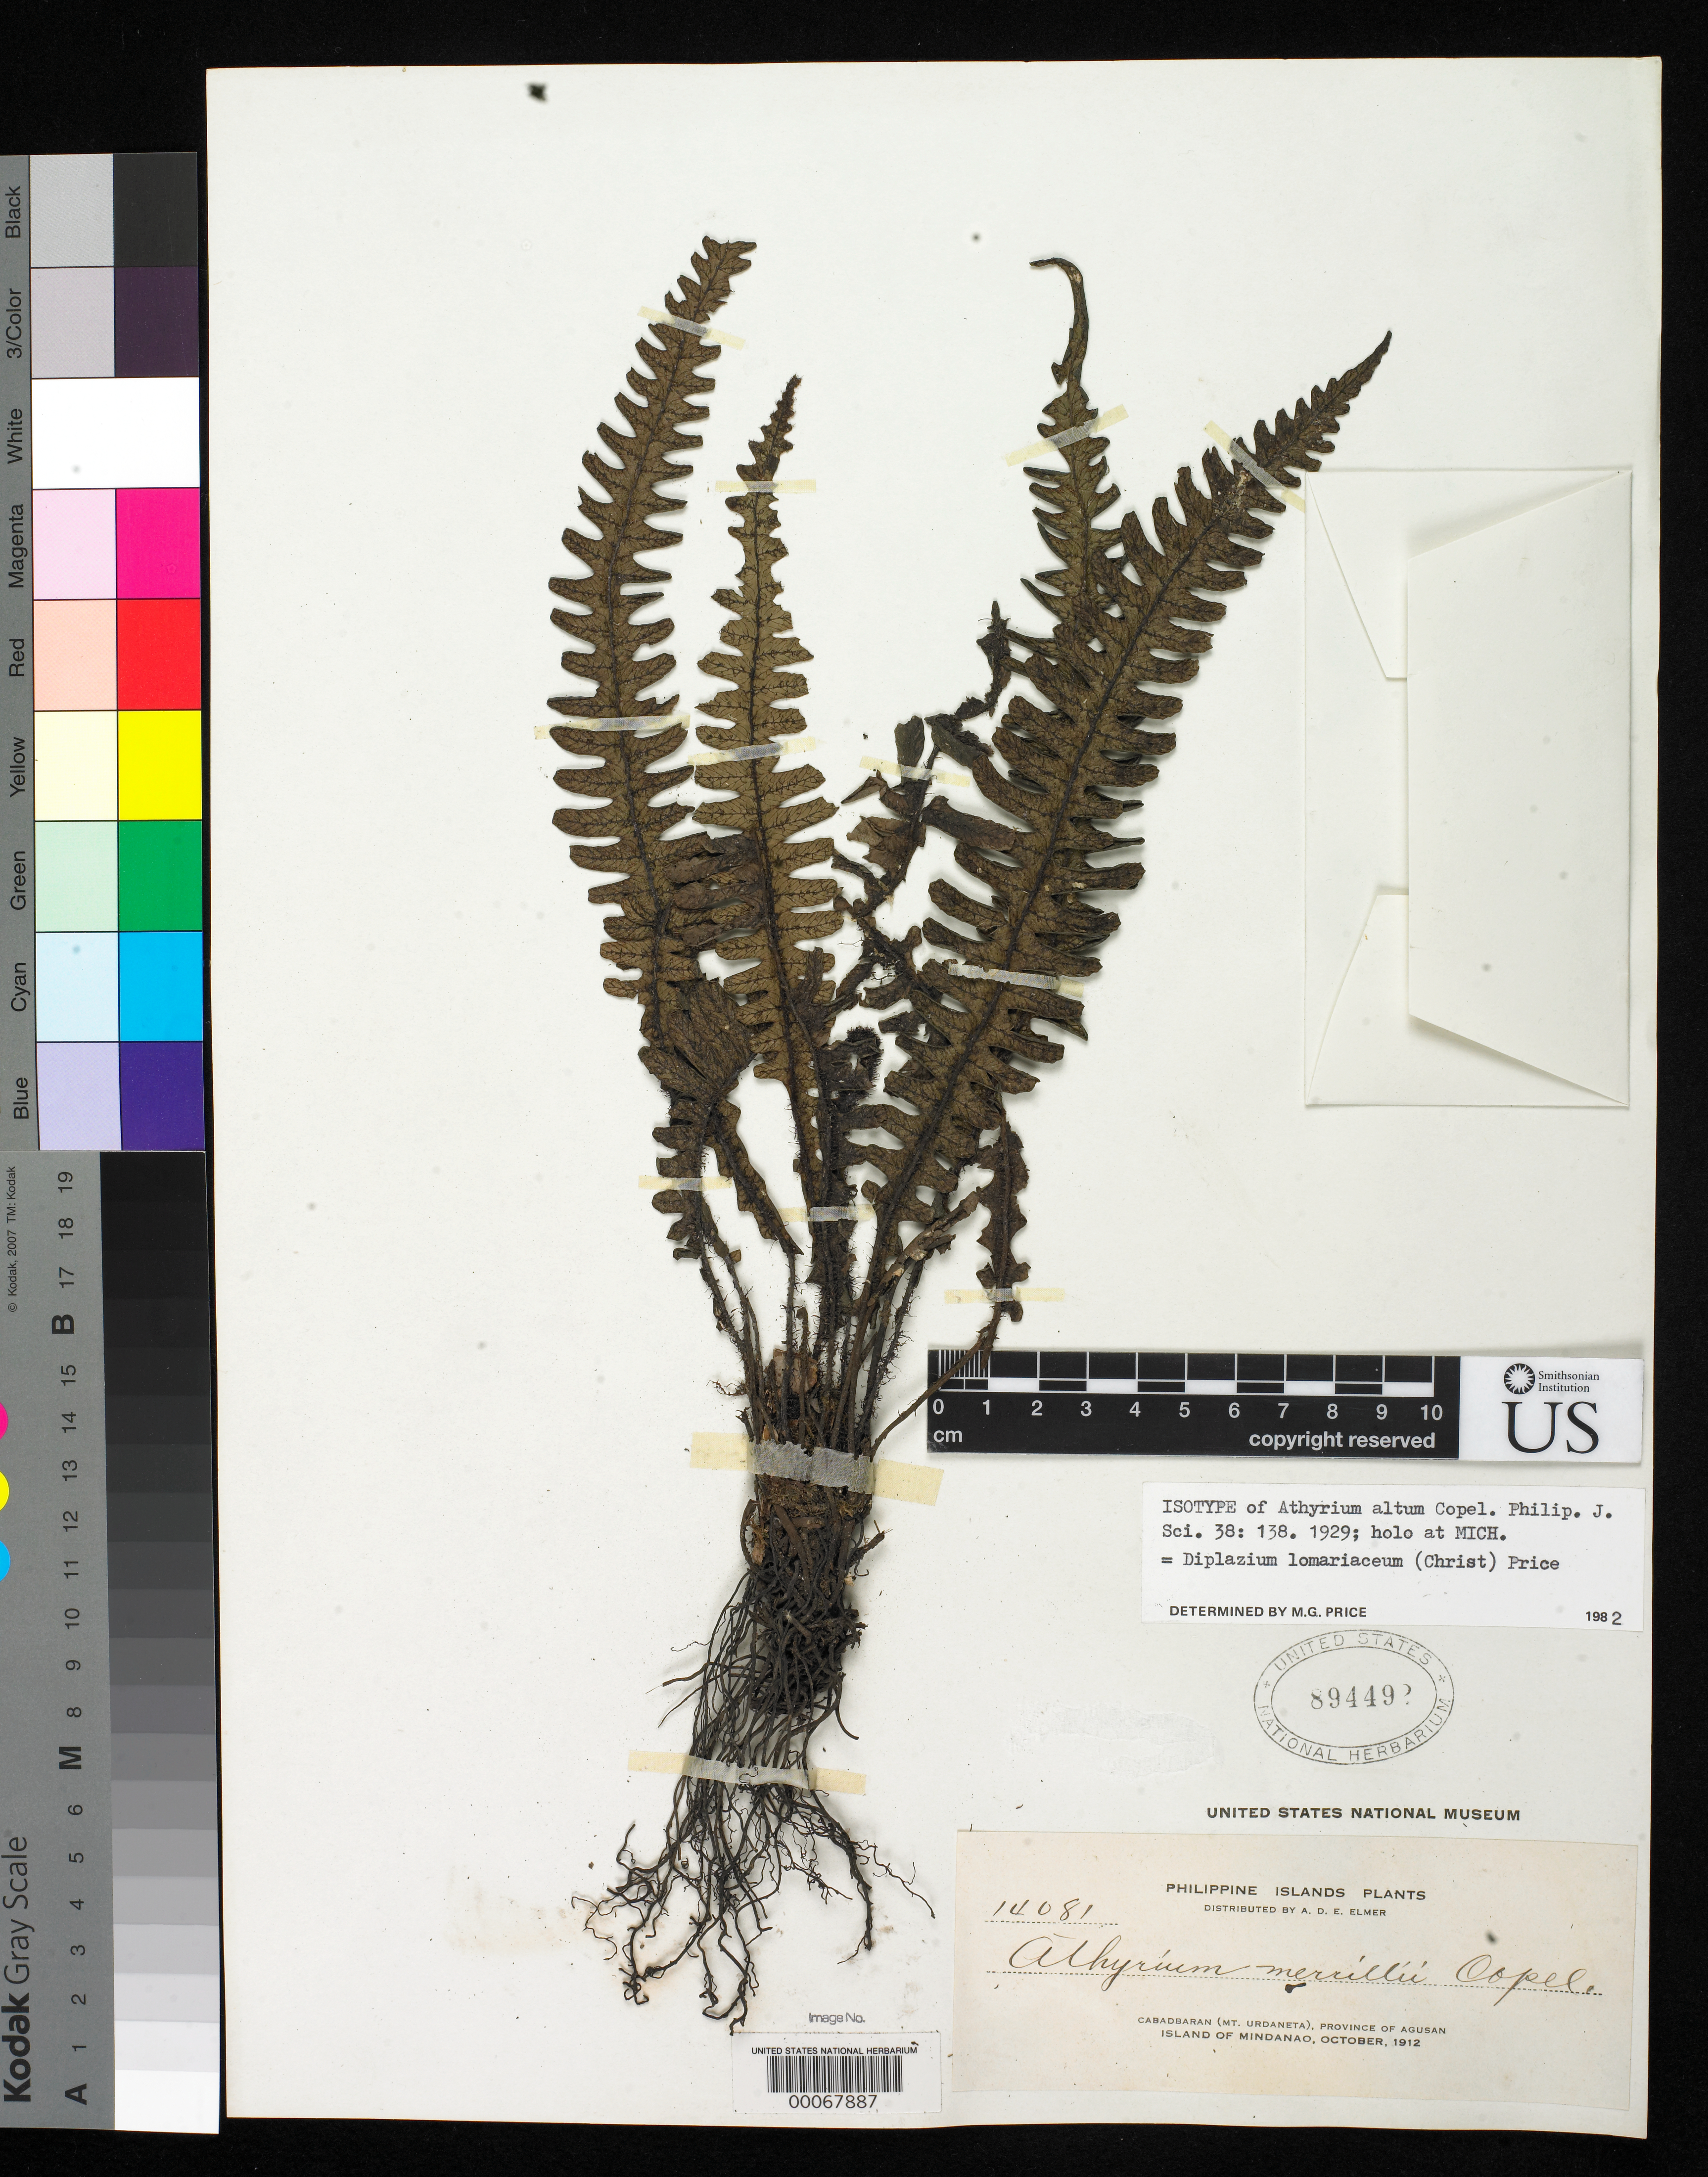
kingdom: Plantae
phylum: Tracheophyta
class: Polypodiopsida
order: Polypodiales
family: Athyriaceae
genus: Athyrium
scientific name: Athyrium alatum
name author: Copel.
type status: Isotype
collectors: A. D. E. Elmer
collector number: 14081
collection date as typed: Oct 1912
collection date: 1912-10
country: Philippines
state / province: Caraga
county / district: Agusan del Norte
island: Mindanao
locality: Cabadbaran (Mt. Urdaneta).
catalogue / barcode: US 894492